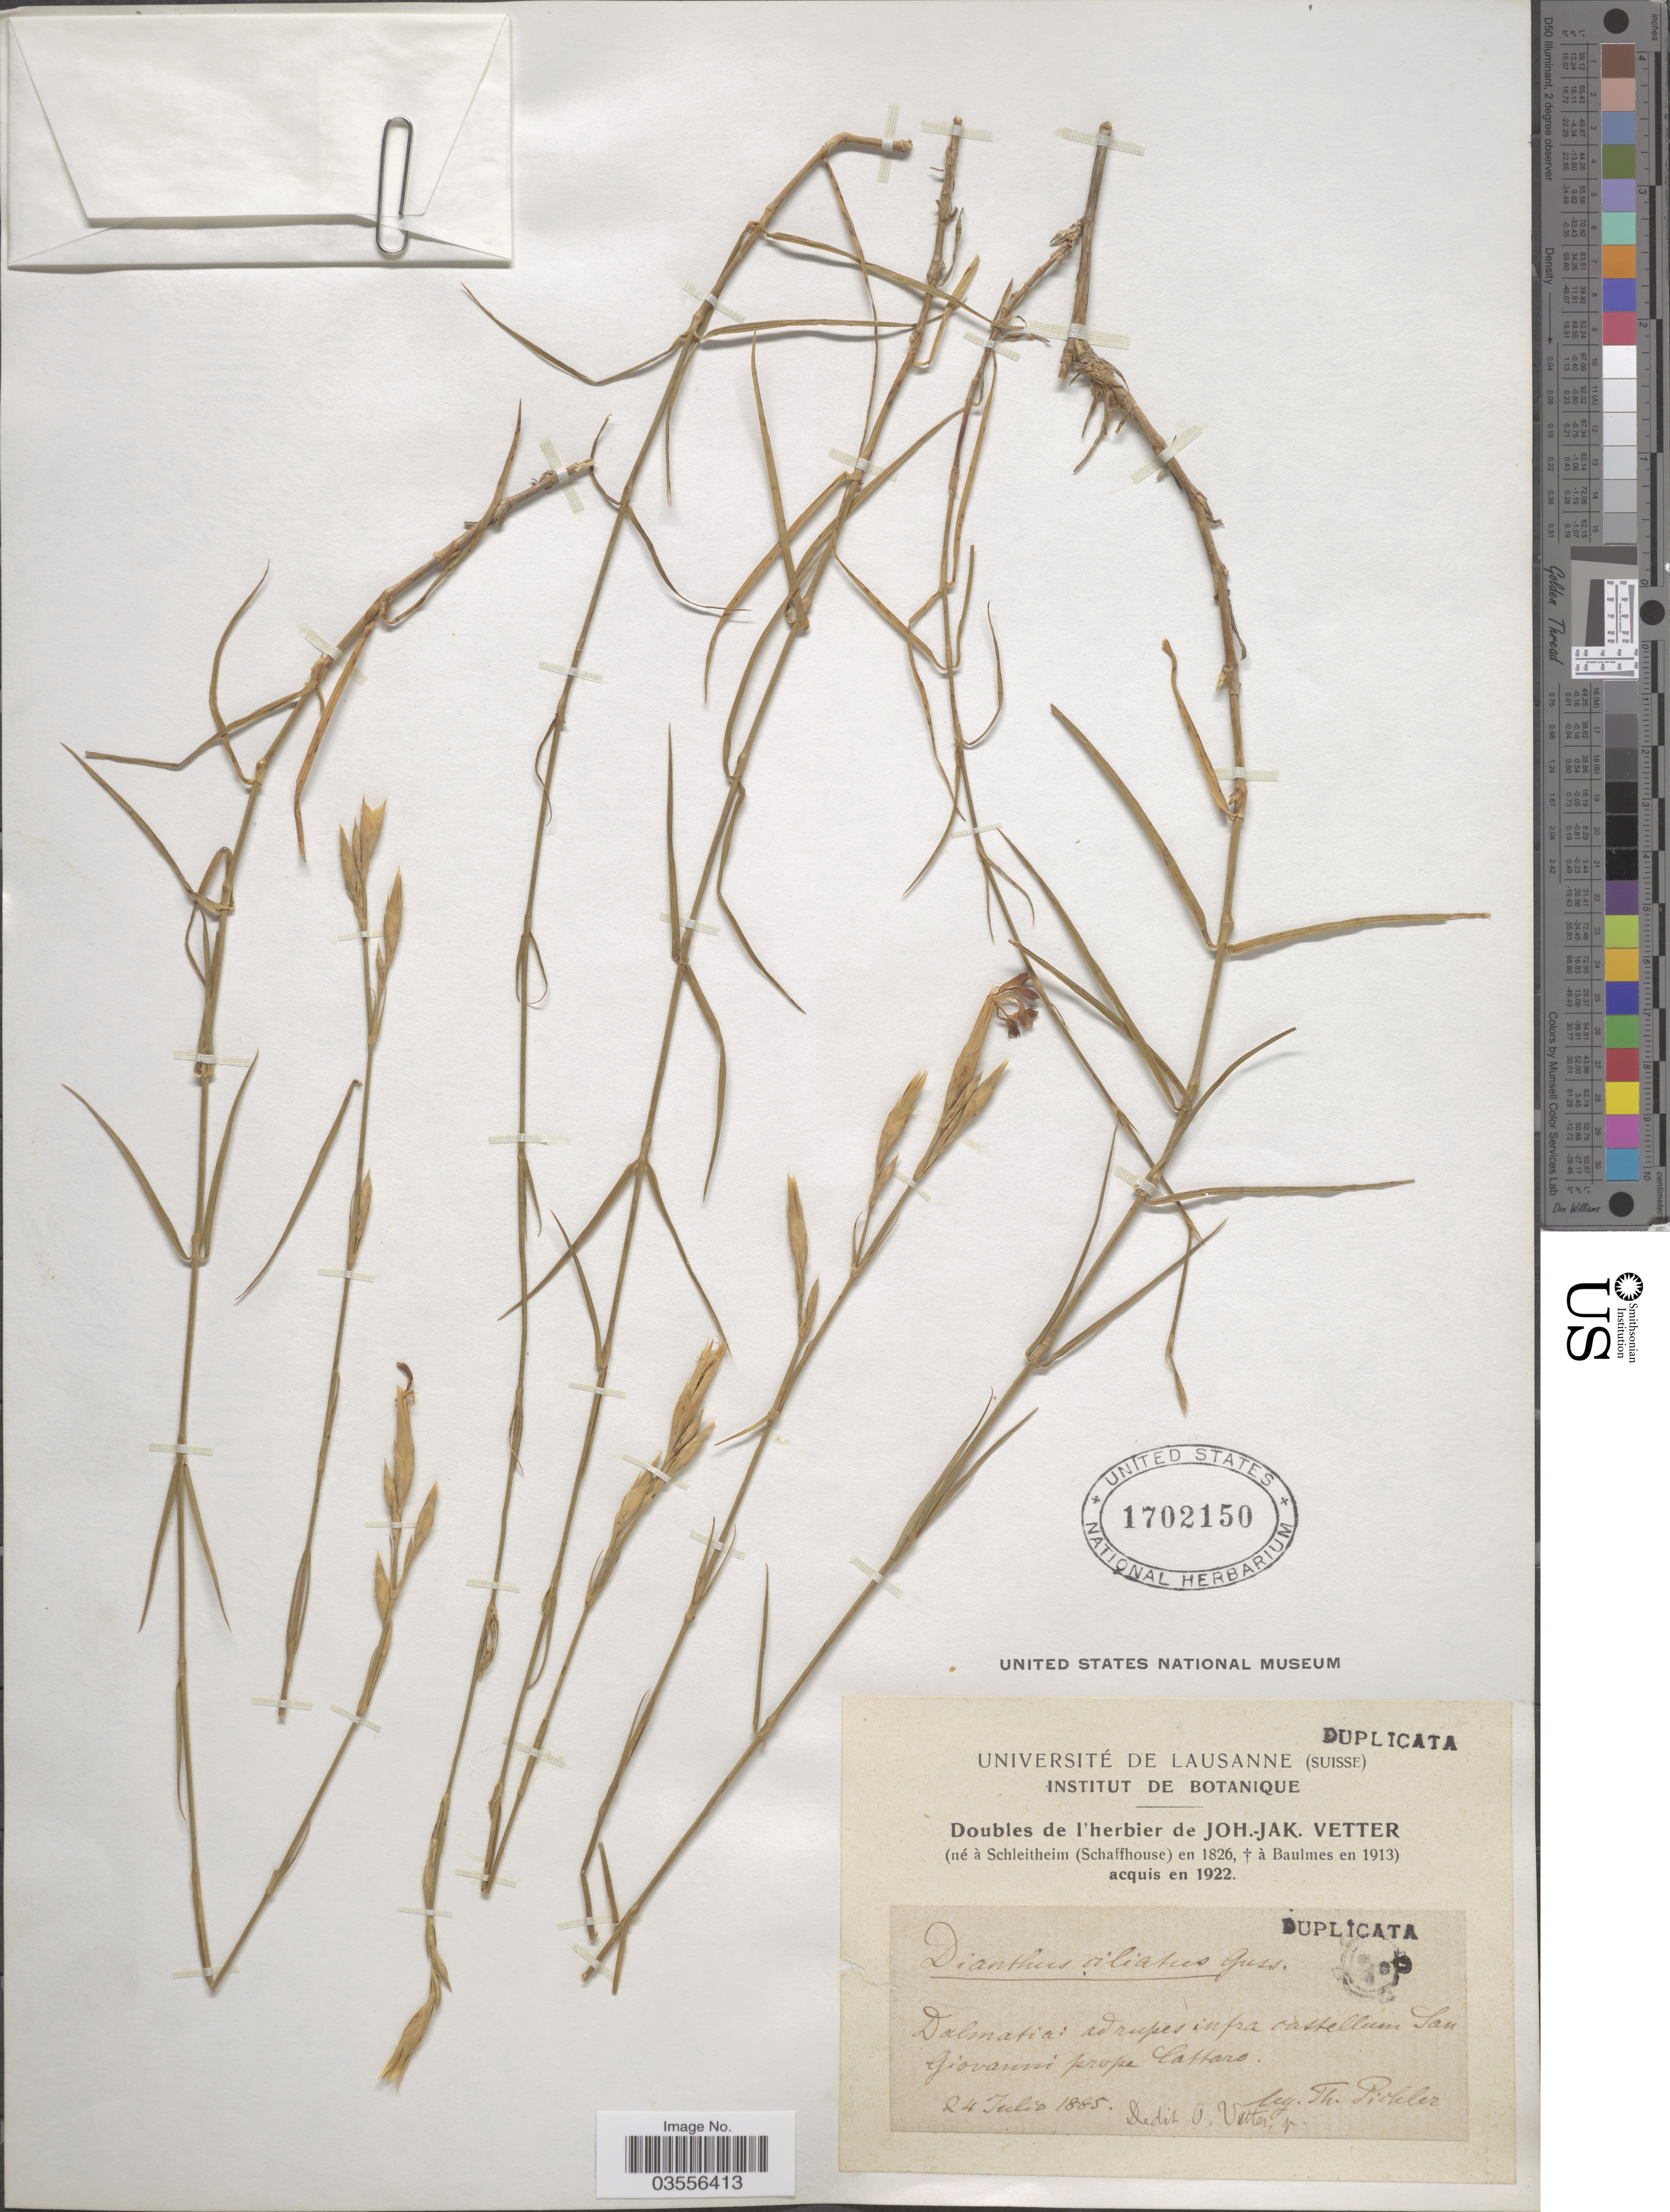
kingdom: Plantae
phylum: Tracheophyta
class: Magnoliopsida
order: Caryophyllales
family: Caryophyllaceae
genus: Dianthus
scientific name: Dianthus ciliatus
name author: Gussone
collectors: T. Pichler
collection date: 1885-07-24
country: Switzerland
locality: Dalmatia: ad rupes infra castellum San Giovanni prope Cattaro.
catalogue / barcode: US 1702150